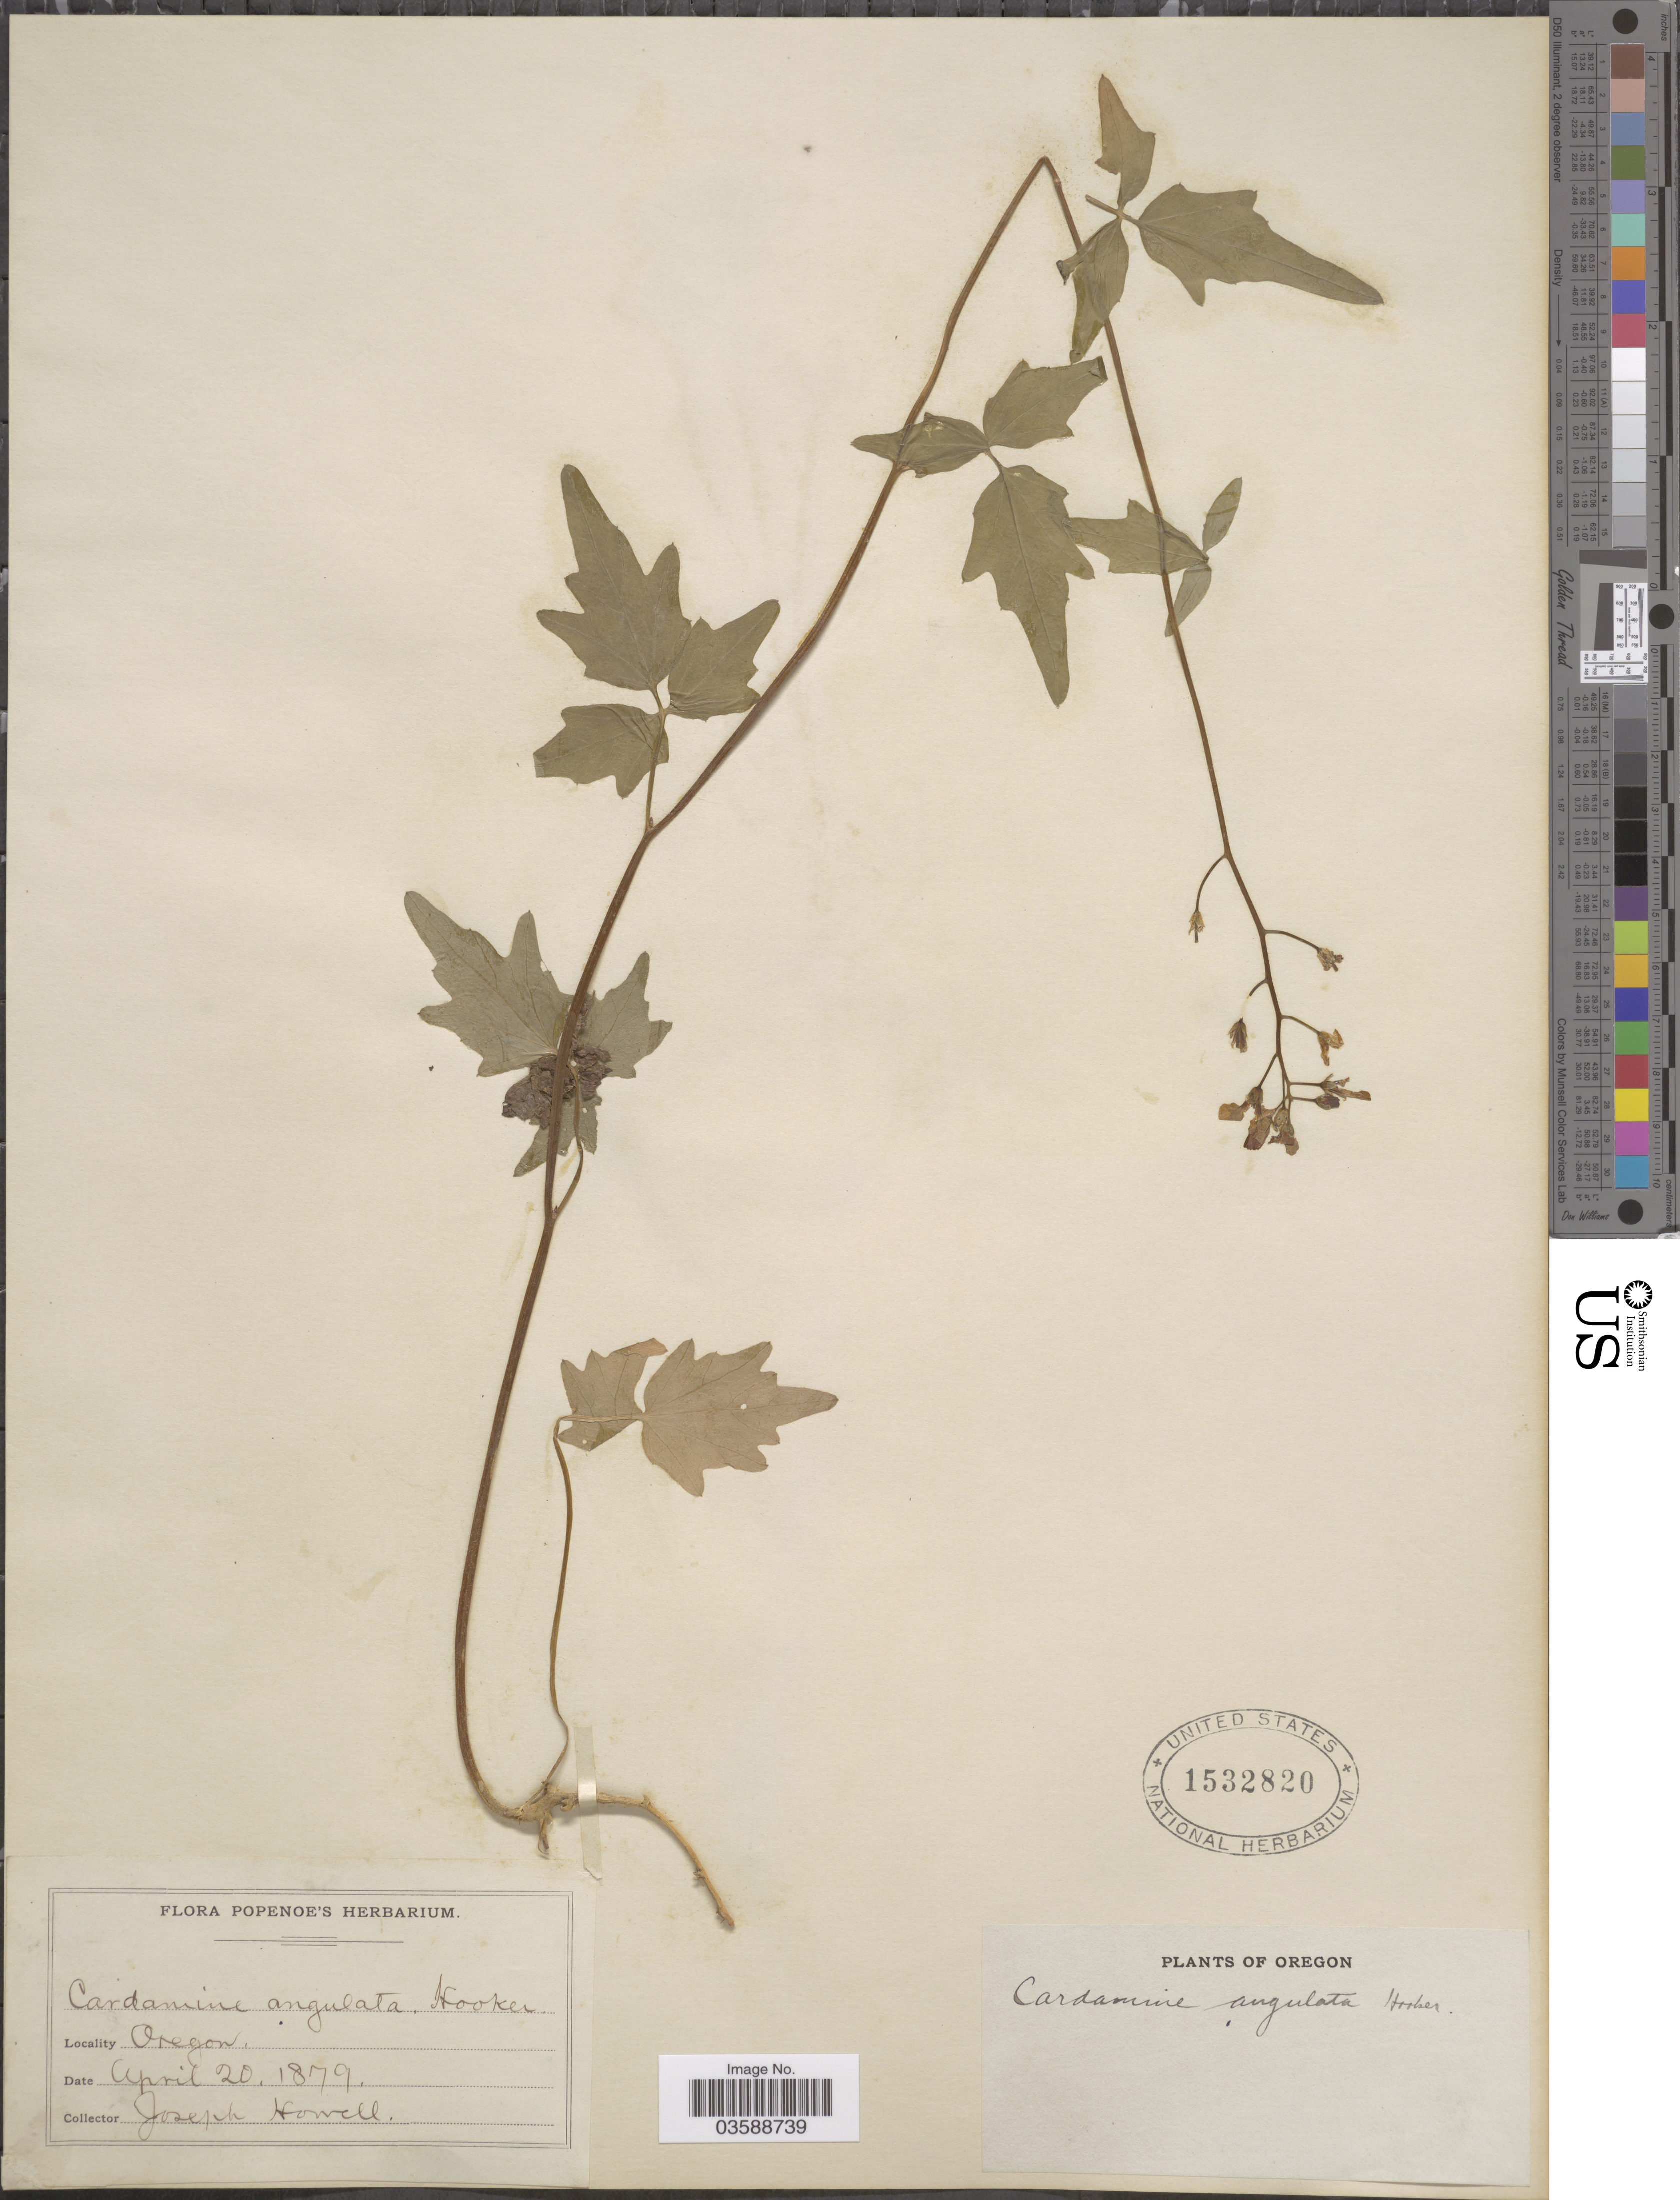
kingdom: Plantae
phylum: Tracheophyta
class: Magnoliopsida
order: Brassicales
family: Brassicaceae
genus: Cardamine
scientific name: Cardamine angulata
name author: Hook.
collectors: J. Howell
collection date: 1879-04-20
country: United States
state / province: Oregon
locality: Popenoe's [unsure placement].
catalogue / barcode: US 1532820